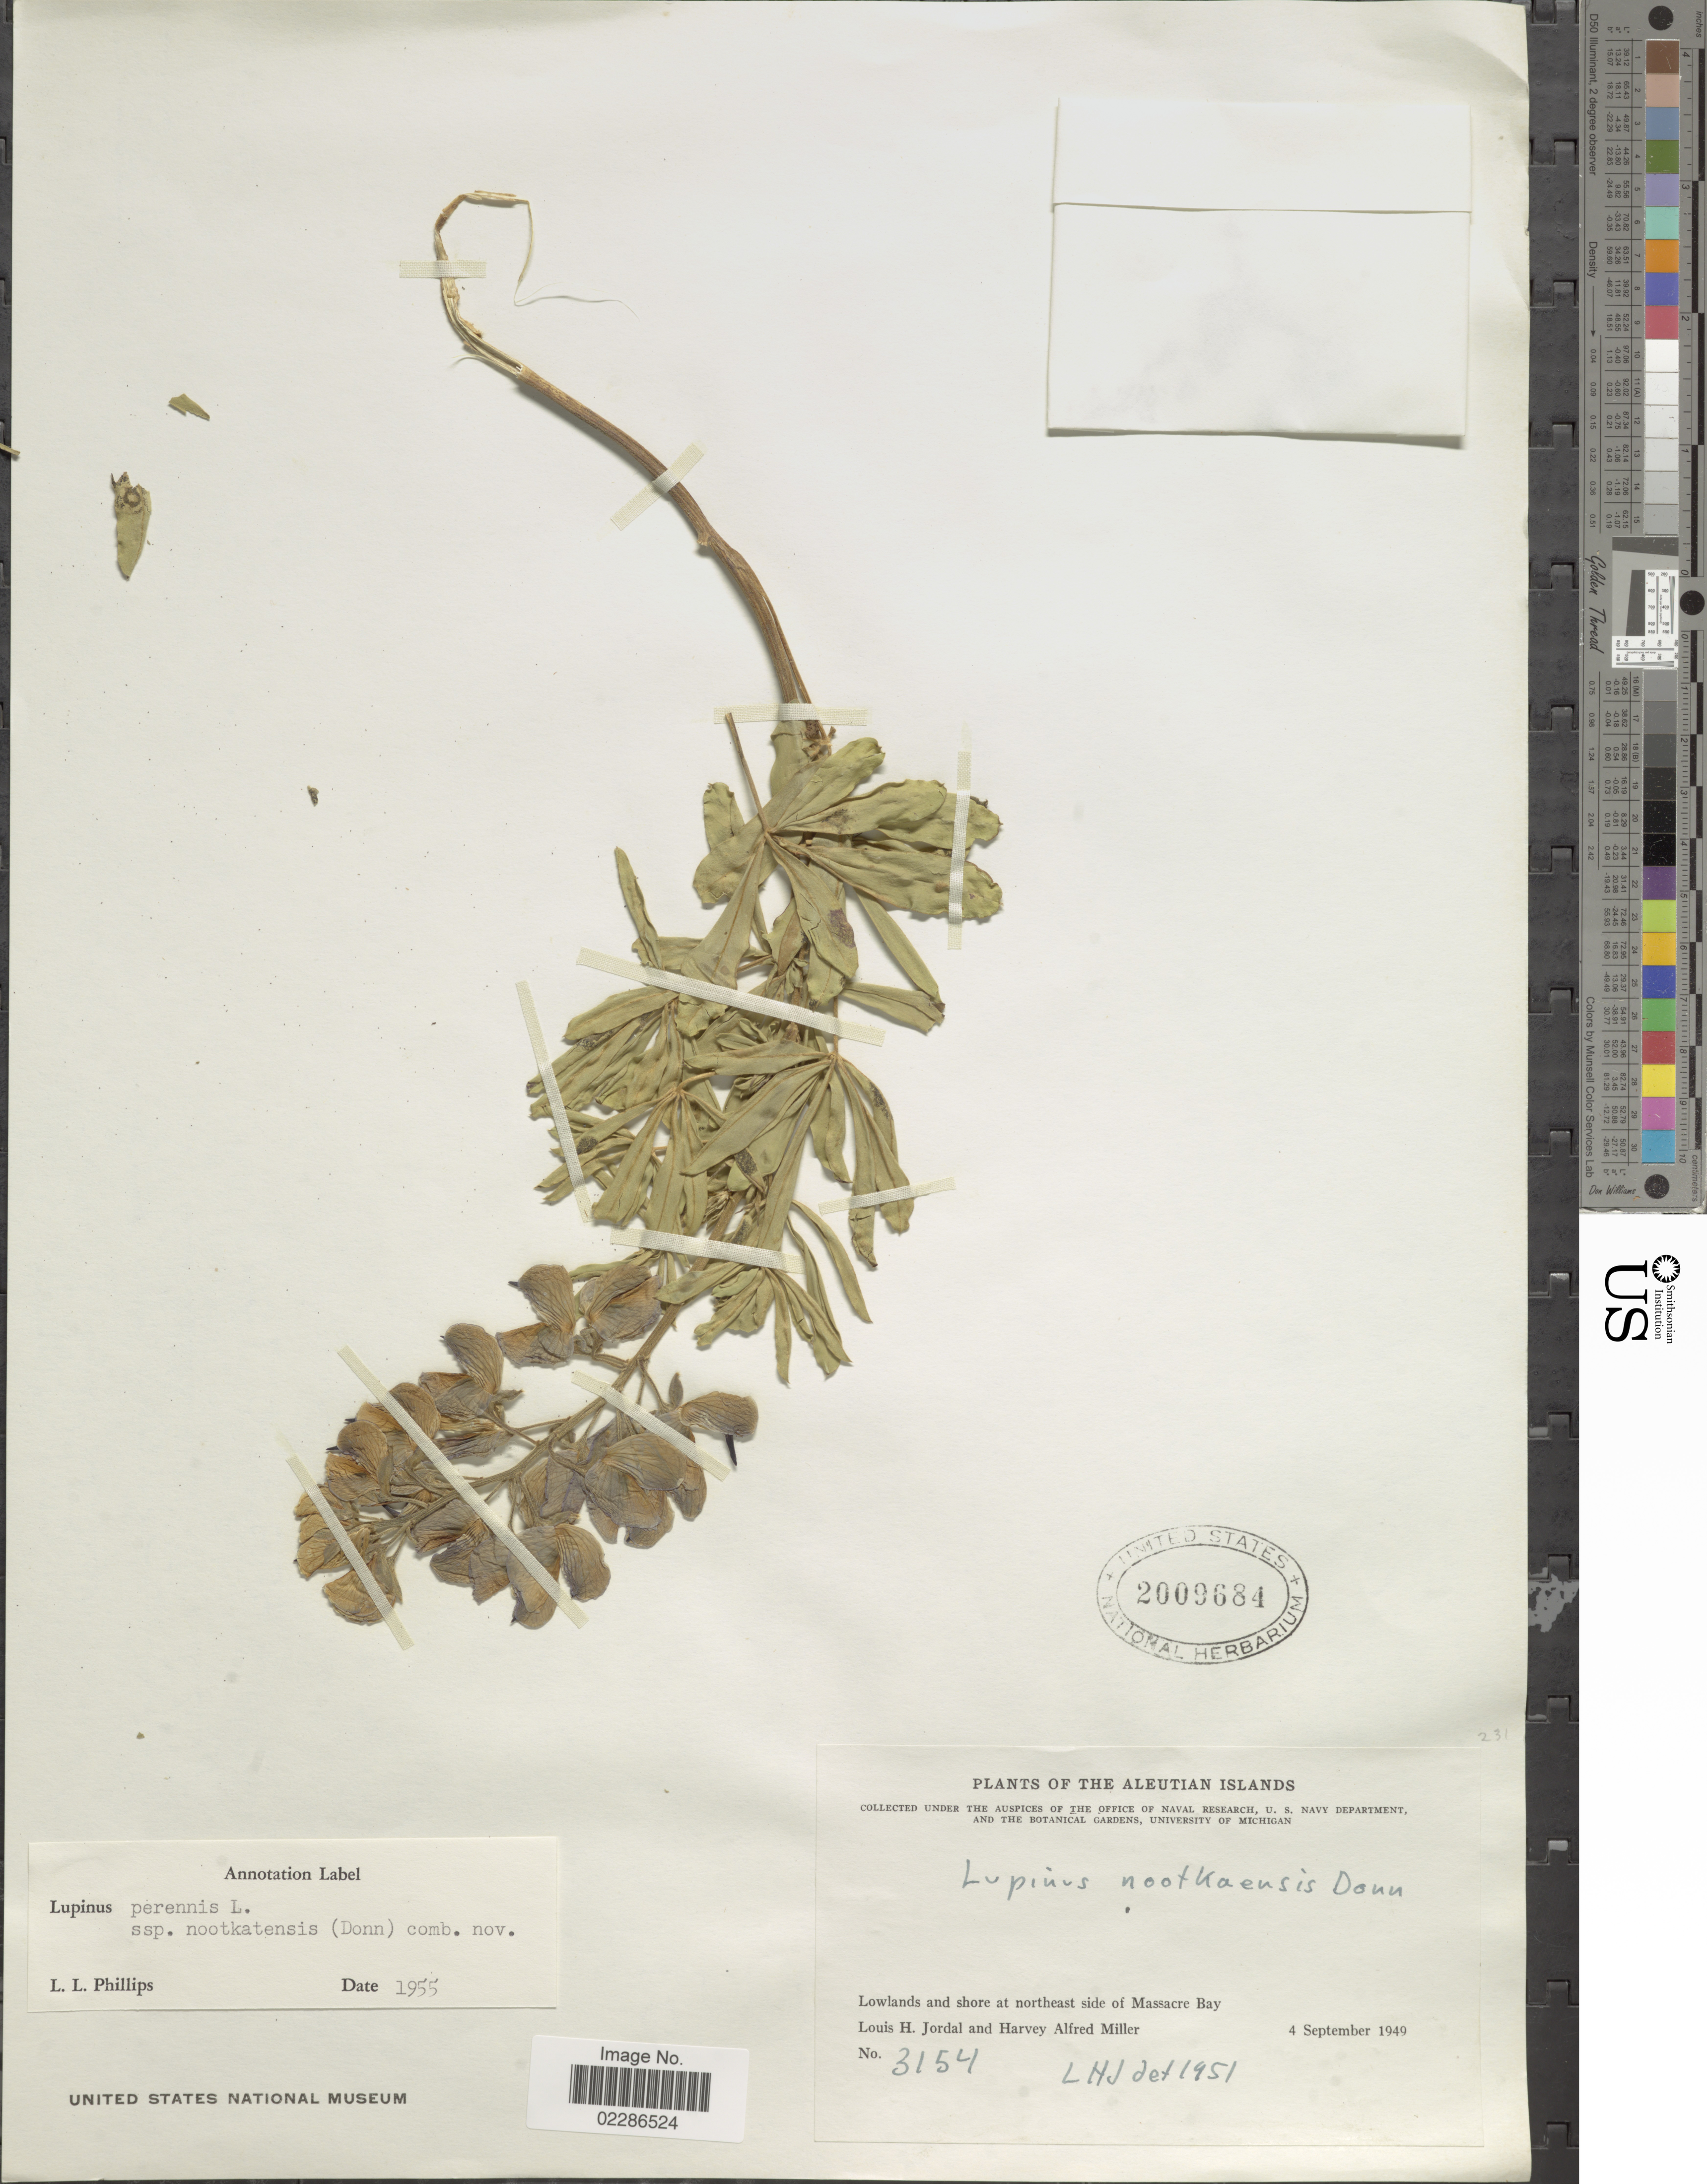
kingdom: Plantae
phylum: Tracheophyta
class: Magnoliopsida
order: Fabales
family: Fabaceae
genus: Lupinus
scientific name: Lupinus nootkatensis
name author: Donn ex Sims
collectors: L. Jordal & H. A. Miller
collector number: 3154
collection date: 1949-09-04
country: United States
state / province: Alaska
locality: The Aleutian Islands, Lowlands and shore at northeast side of Massacre Bay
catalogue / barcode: US 2009684